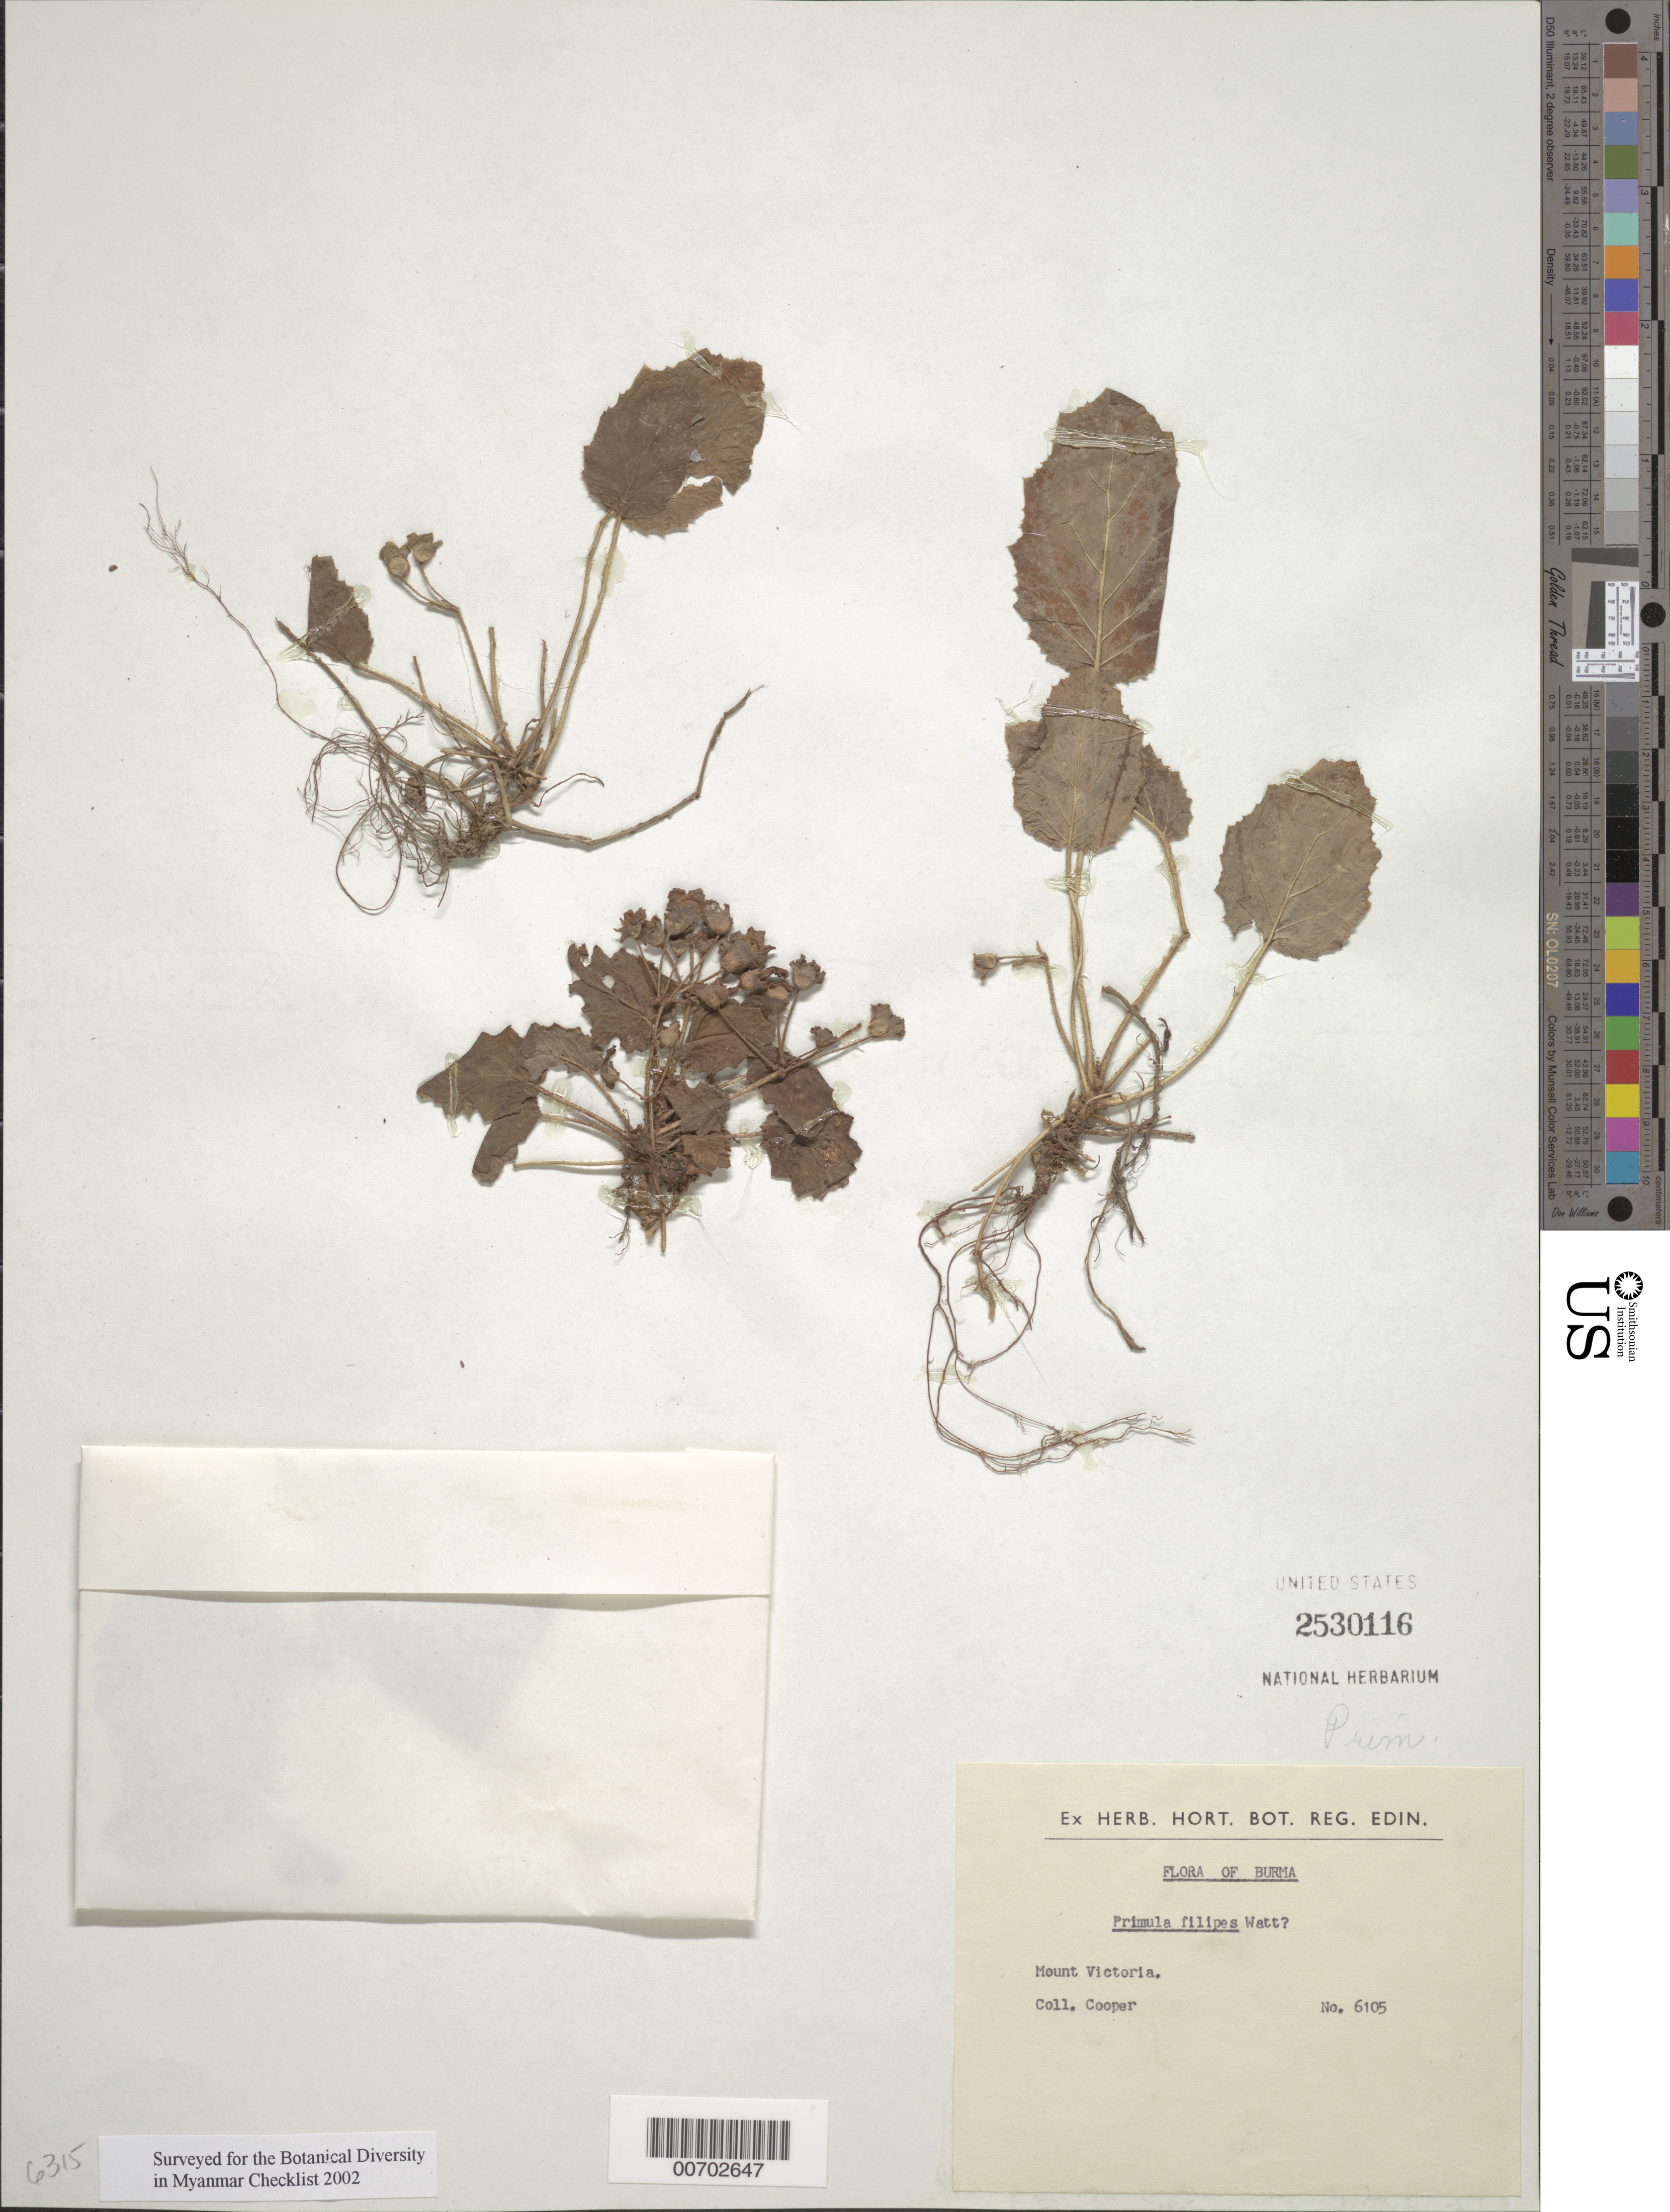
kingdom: Plantae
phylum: Tracheophyta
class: Magnoliopsida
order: Ericales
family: Primulaceae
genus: Primula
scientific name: Primula firmipes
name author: Balf. f. & Forrest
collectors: -- Cooper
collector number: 6105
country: Myanmar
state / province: Chin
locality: Mt. Victoria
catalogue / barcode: US 2530116